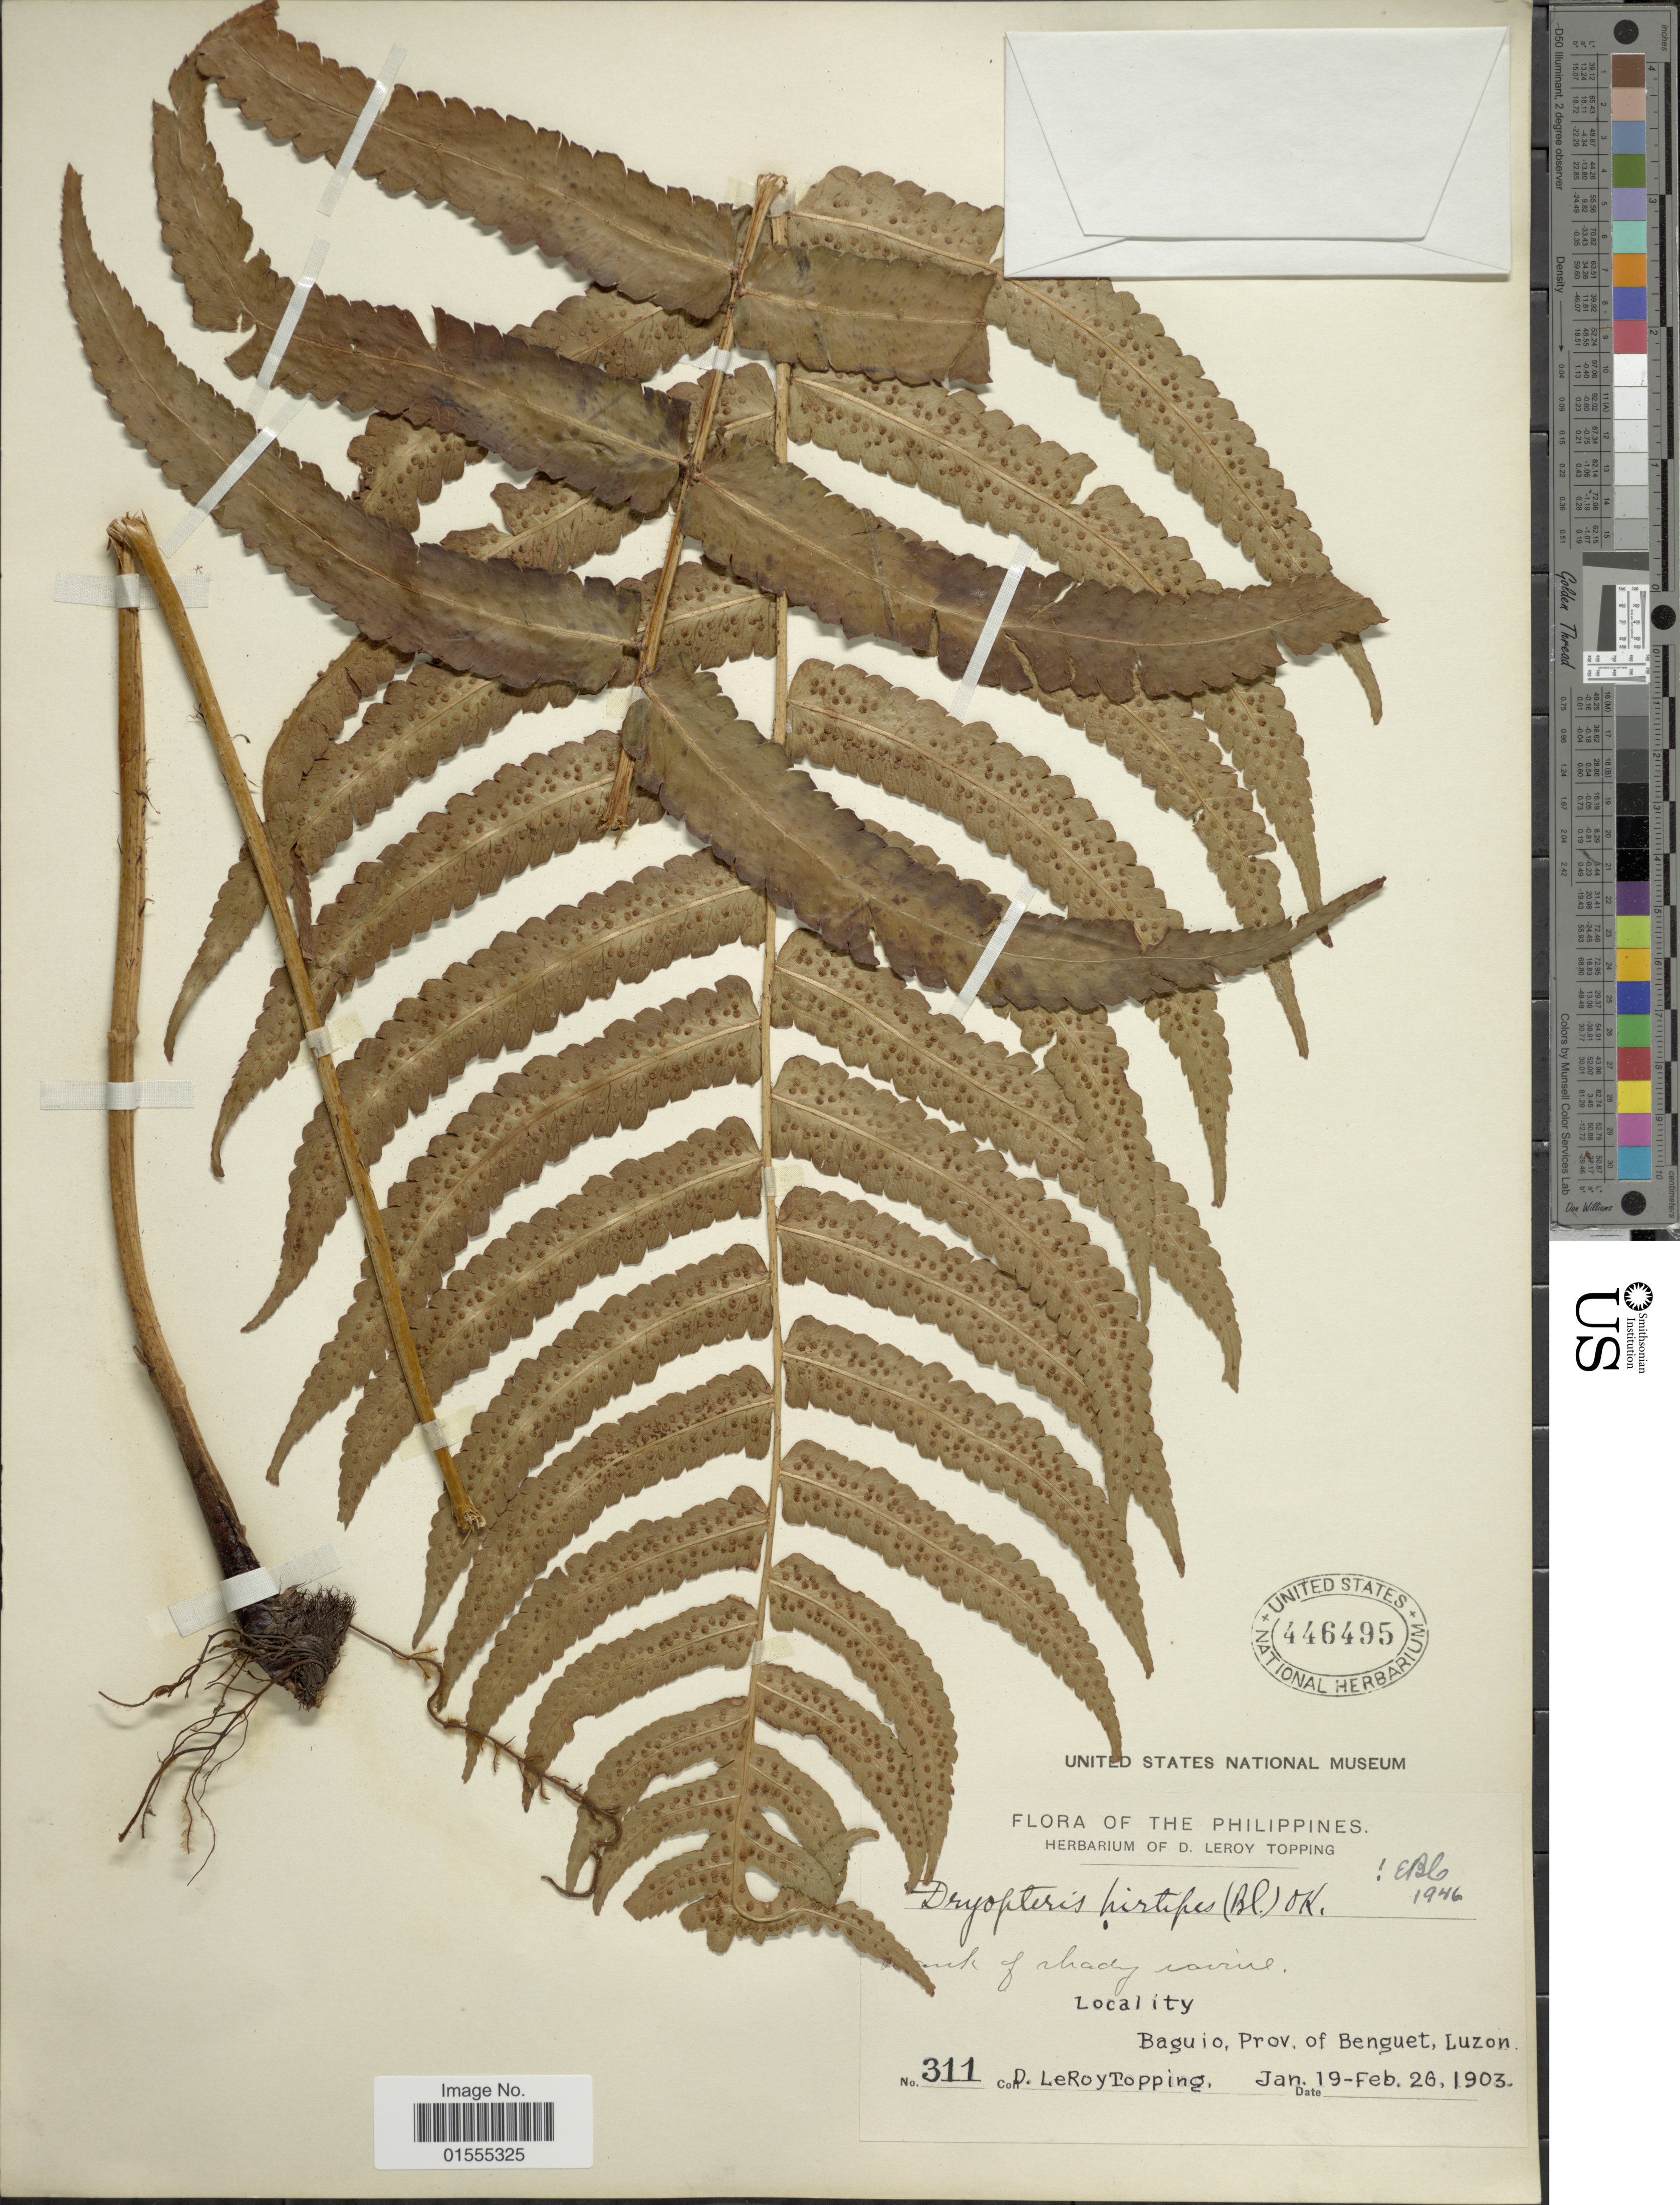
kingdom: Plantae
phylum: Tracheophyta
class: Polypodiopsida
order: Polypodiales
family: Dryopteridaceae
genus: Dryopteris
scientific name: Dryopteris hirtipes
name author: (Blume) Kuntze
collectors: D. L. Topping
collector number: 311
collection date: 1903-01-19/1903-02-26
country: Philippines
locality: Baguio, prov. of Benguet, Luzon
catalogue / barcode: US 446495